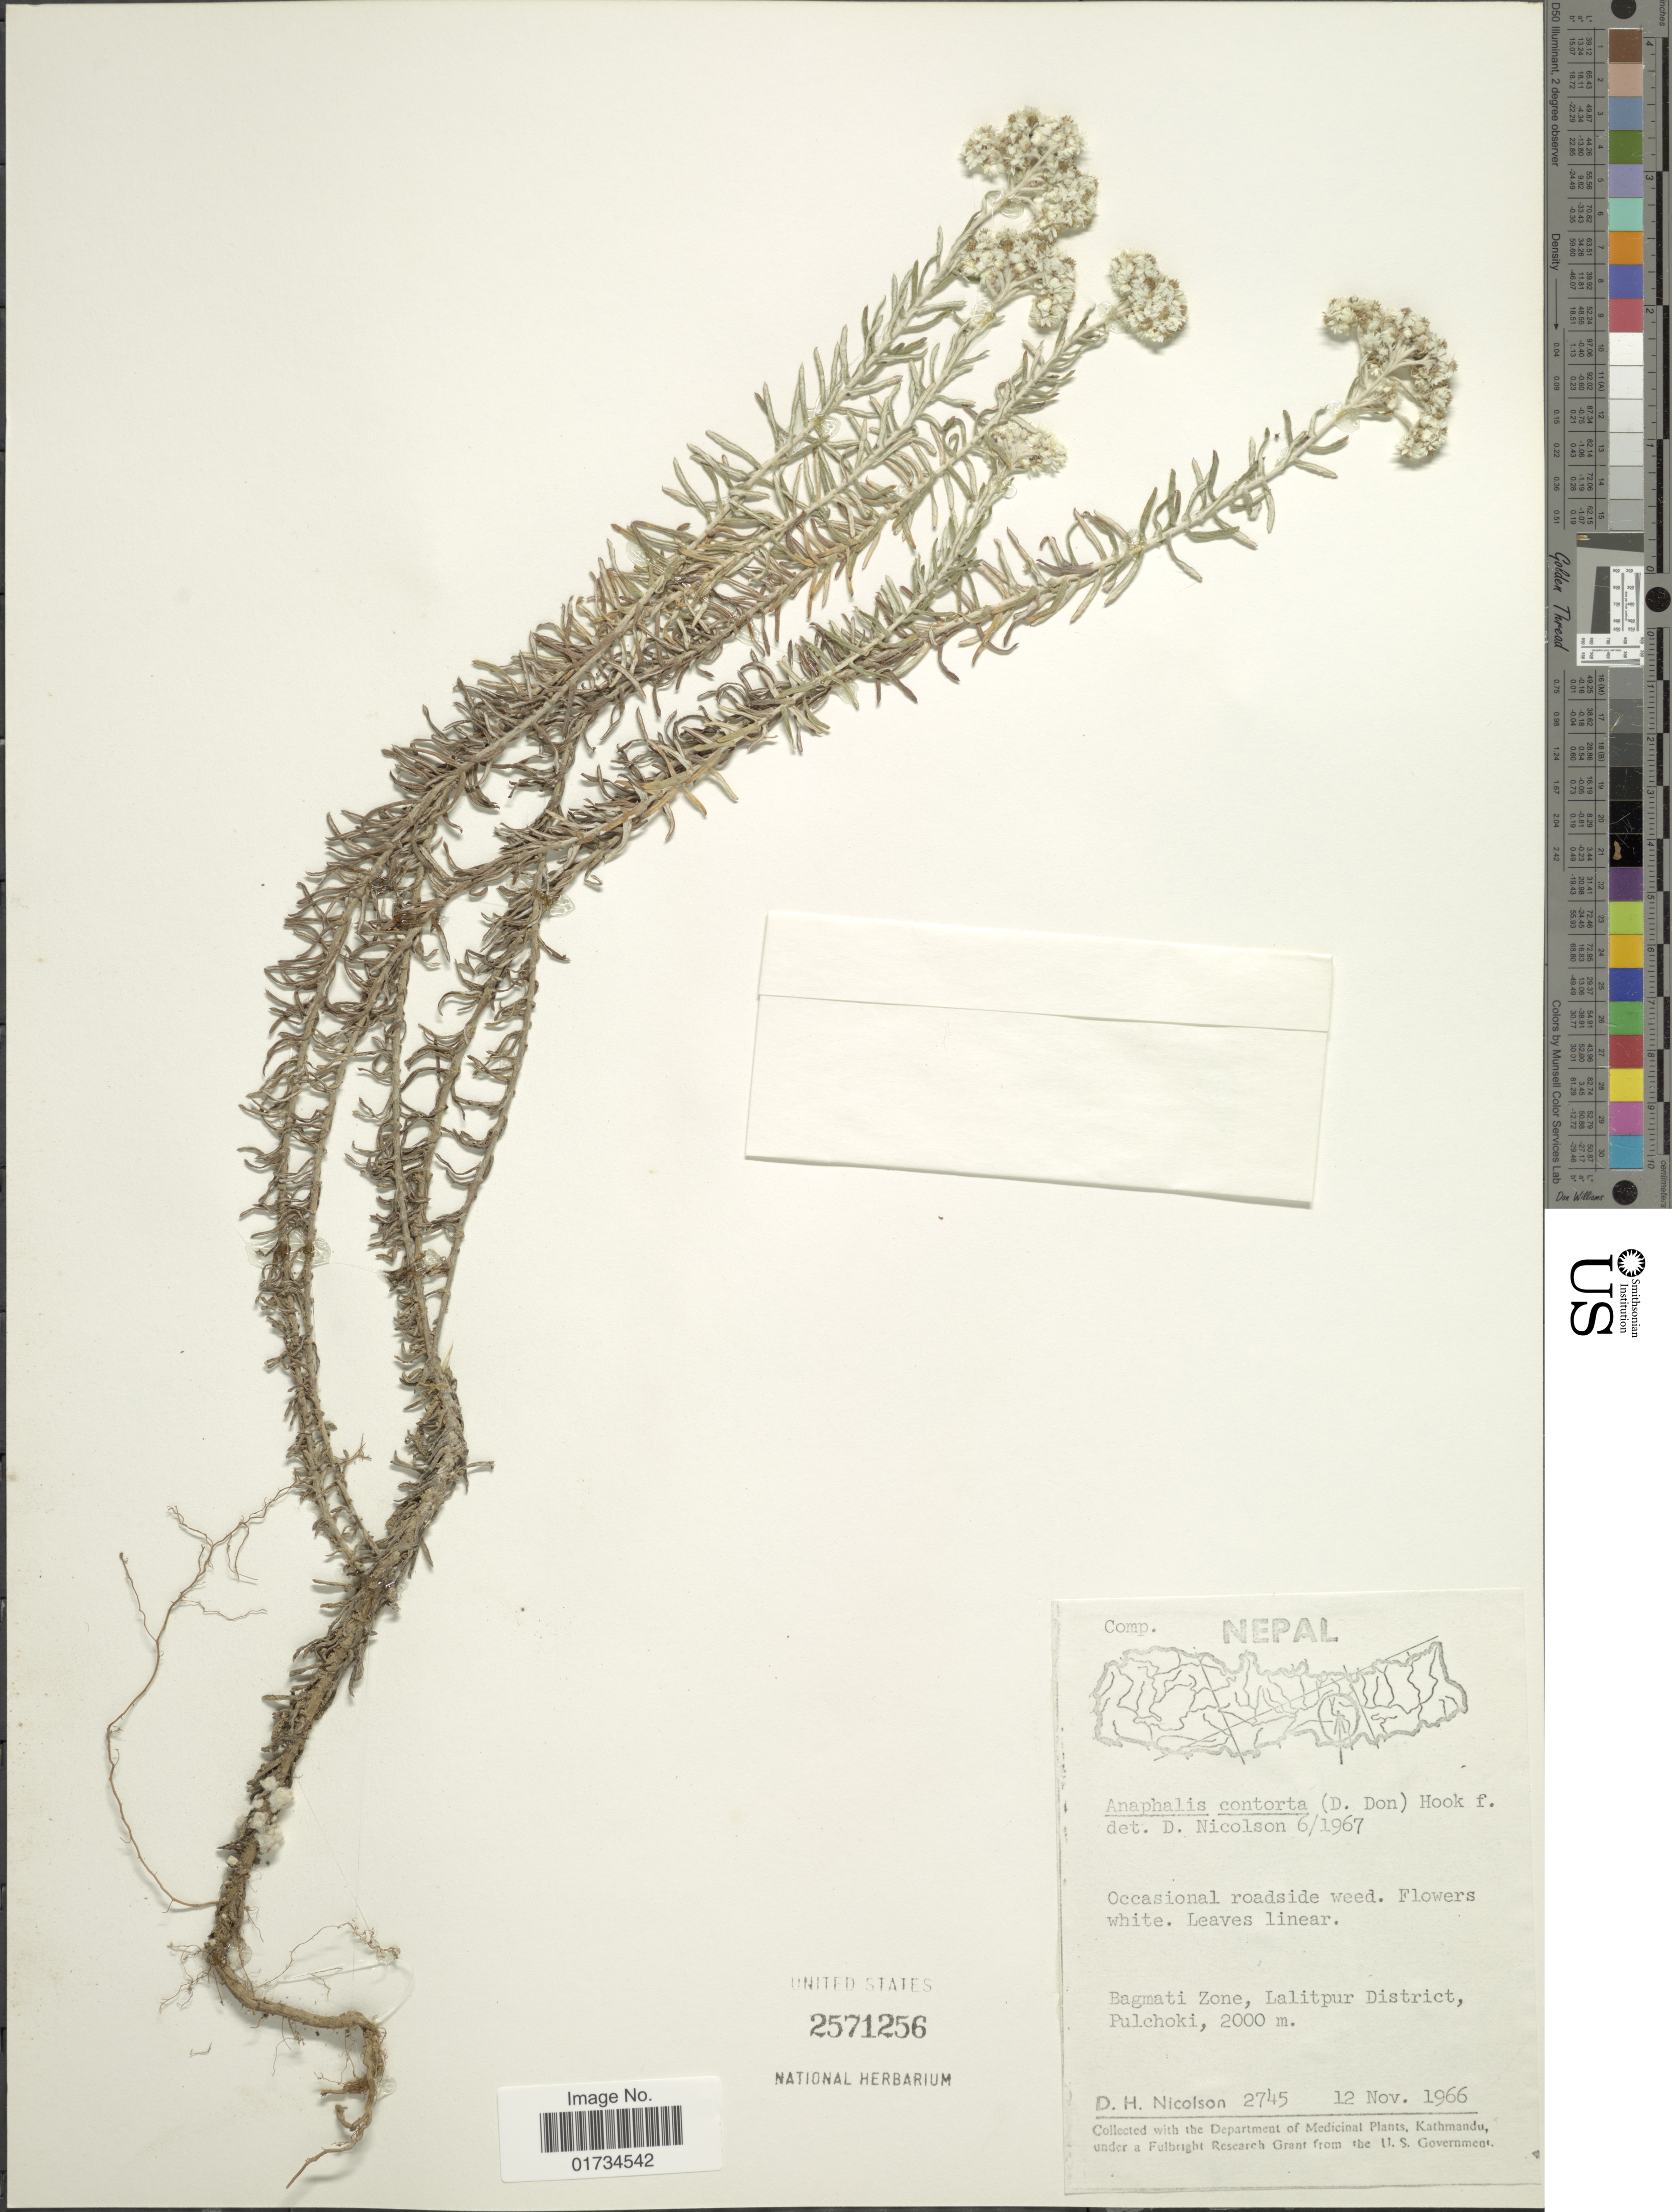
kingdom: Plantae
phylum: Tracheophyta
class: Magnoliopsida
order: Asterales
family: Asteraceae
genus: Anaphalis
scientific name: Anaphalis contorta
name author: (D. Don) Hook. f.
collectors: D. H. Nicolson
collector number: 2745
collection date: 1966-11-12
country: Nepal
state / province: Bagmati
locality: Bagmati Zone, Lalitpur District, Pulchoki, Nepal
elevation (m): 2000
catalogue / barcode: US 2571256